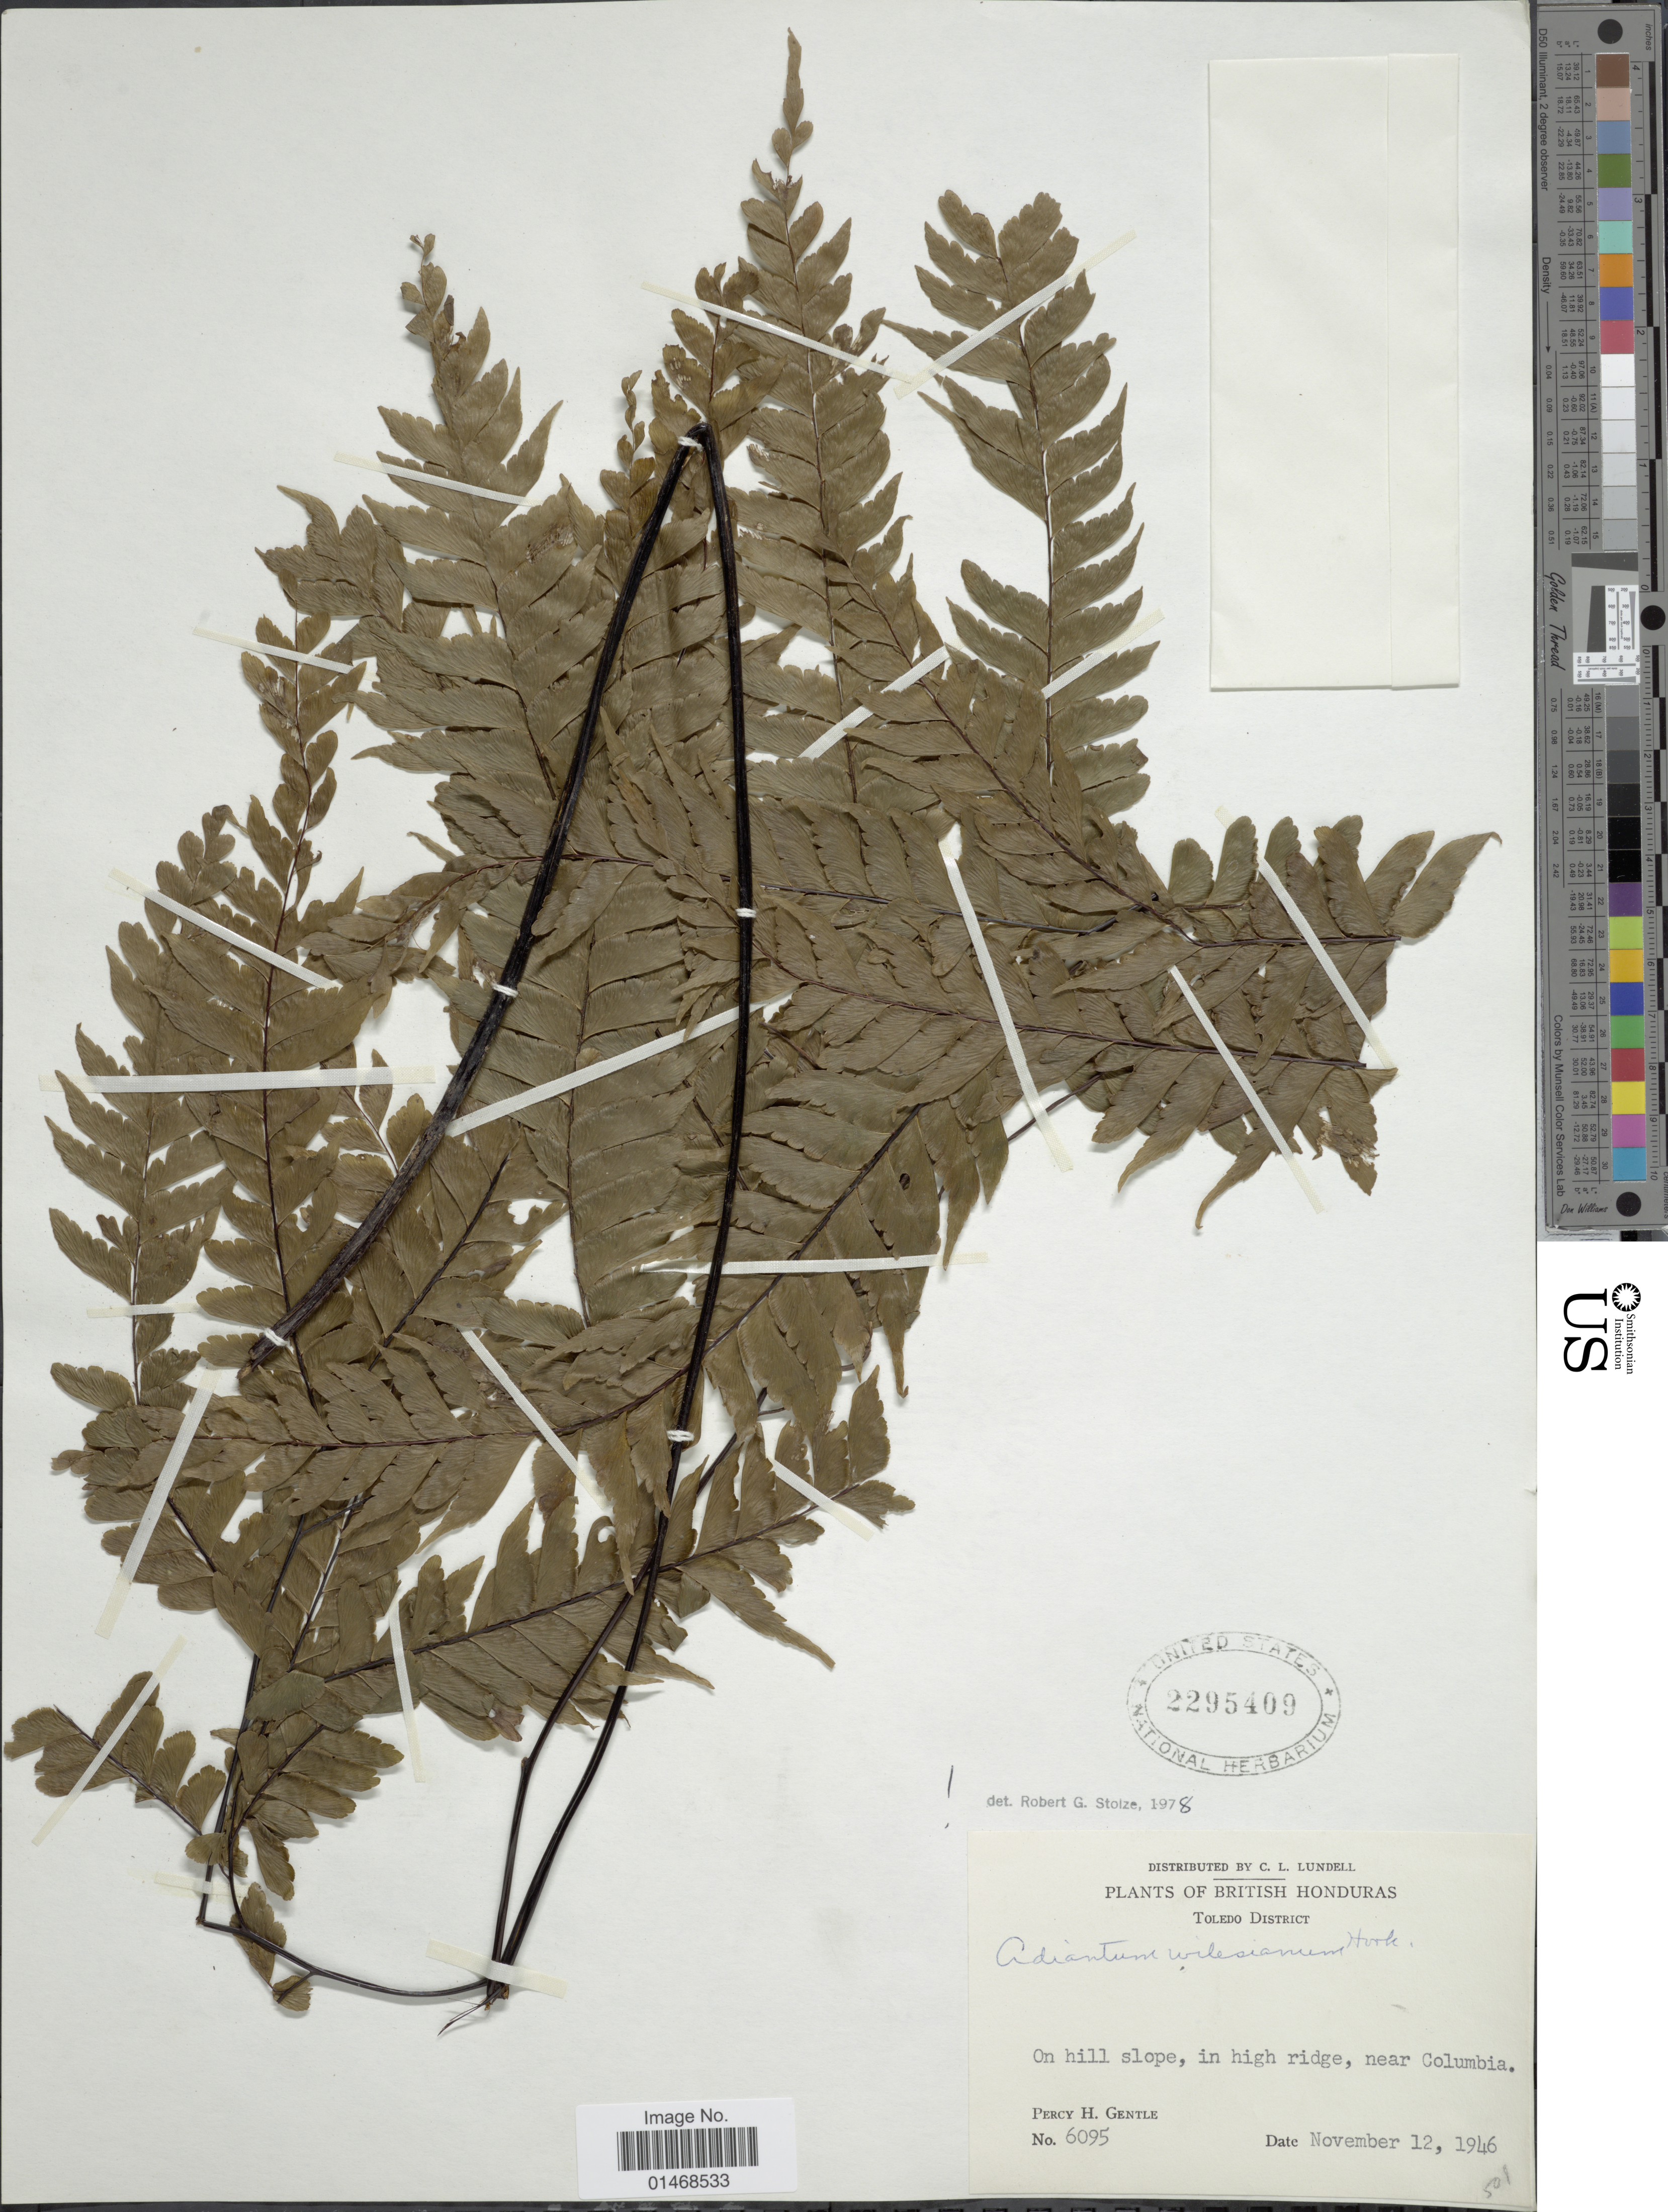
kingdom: Plantae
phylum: Tracheophyta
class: Polypodiopsida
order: Polypodiales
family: Pteridaceae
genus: Adiantum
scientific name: Adiantum wilesianum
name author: Hook.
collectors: P. H. Gentle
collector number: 6095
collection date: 1946-11-12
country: Belize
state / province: Toledo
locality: British Honduras, Toledo District, On hill slope, in high ridge, near Columbia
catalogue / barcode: US 2295409